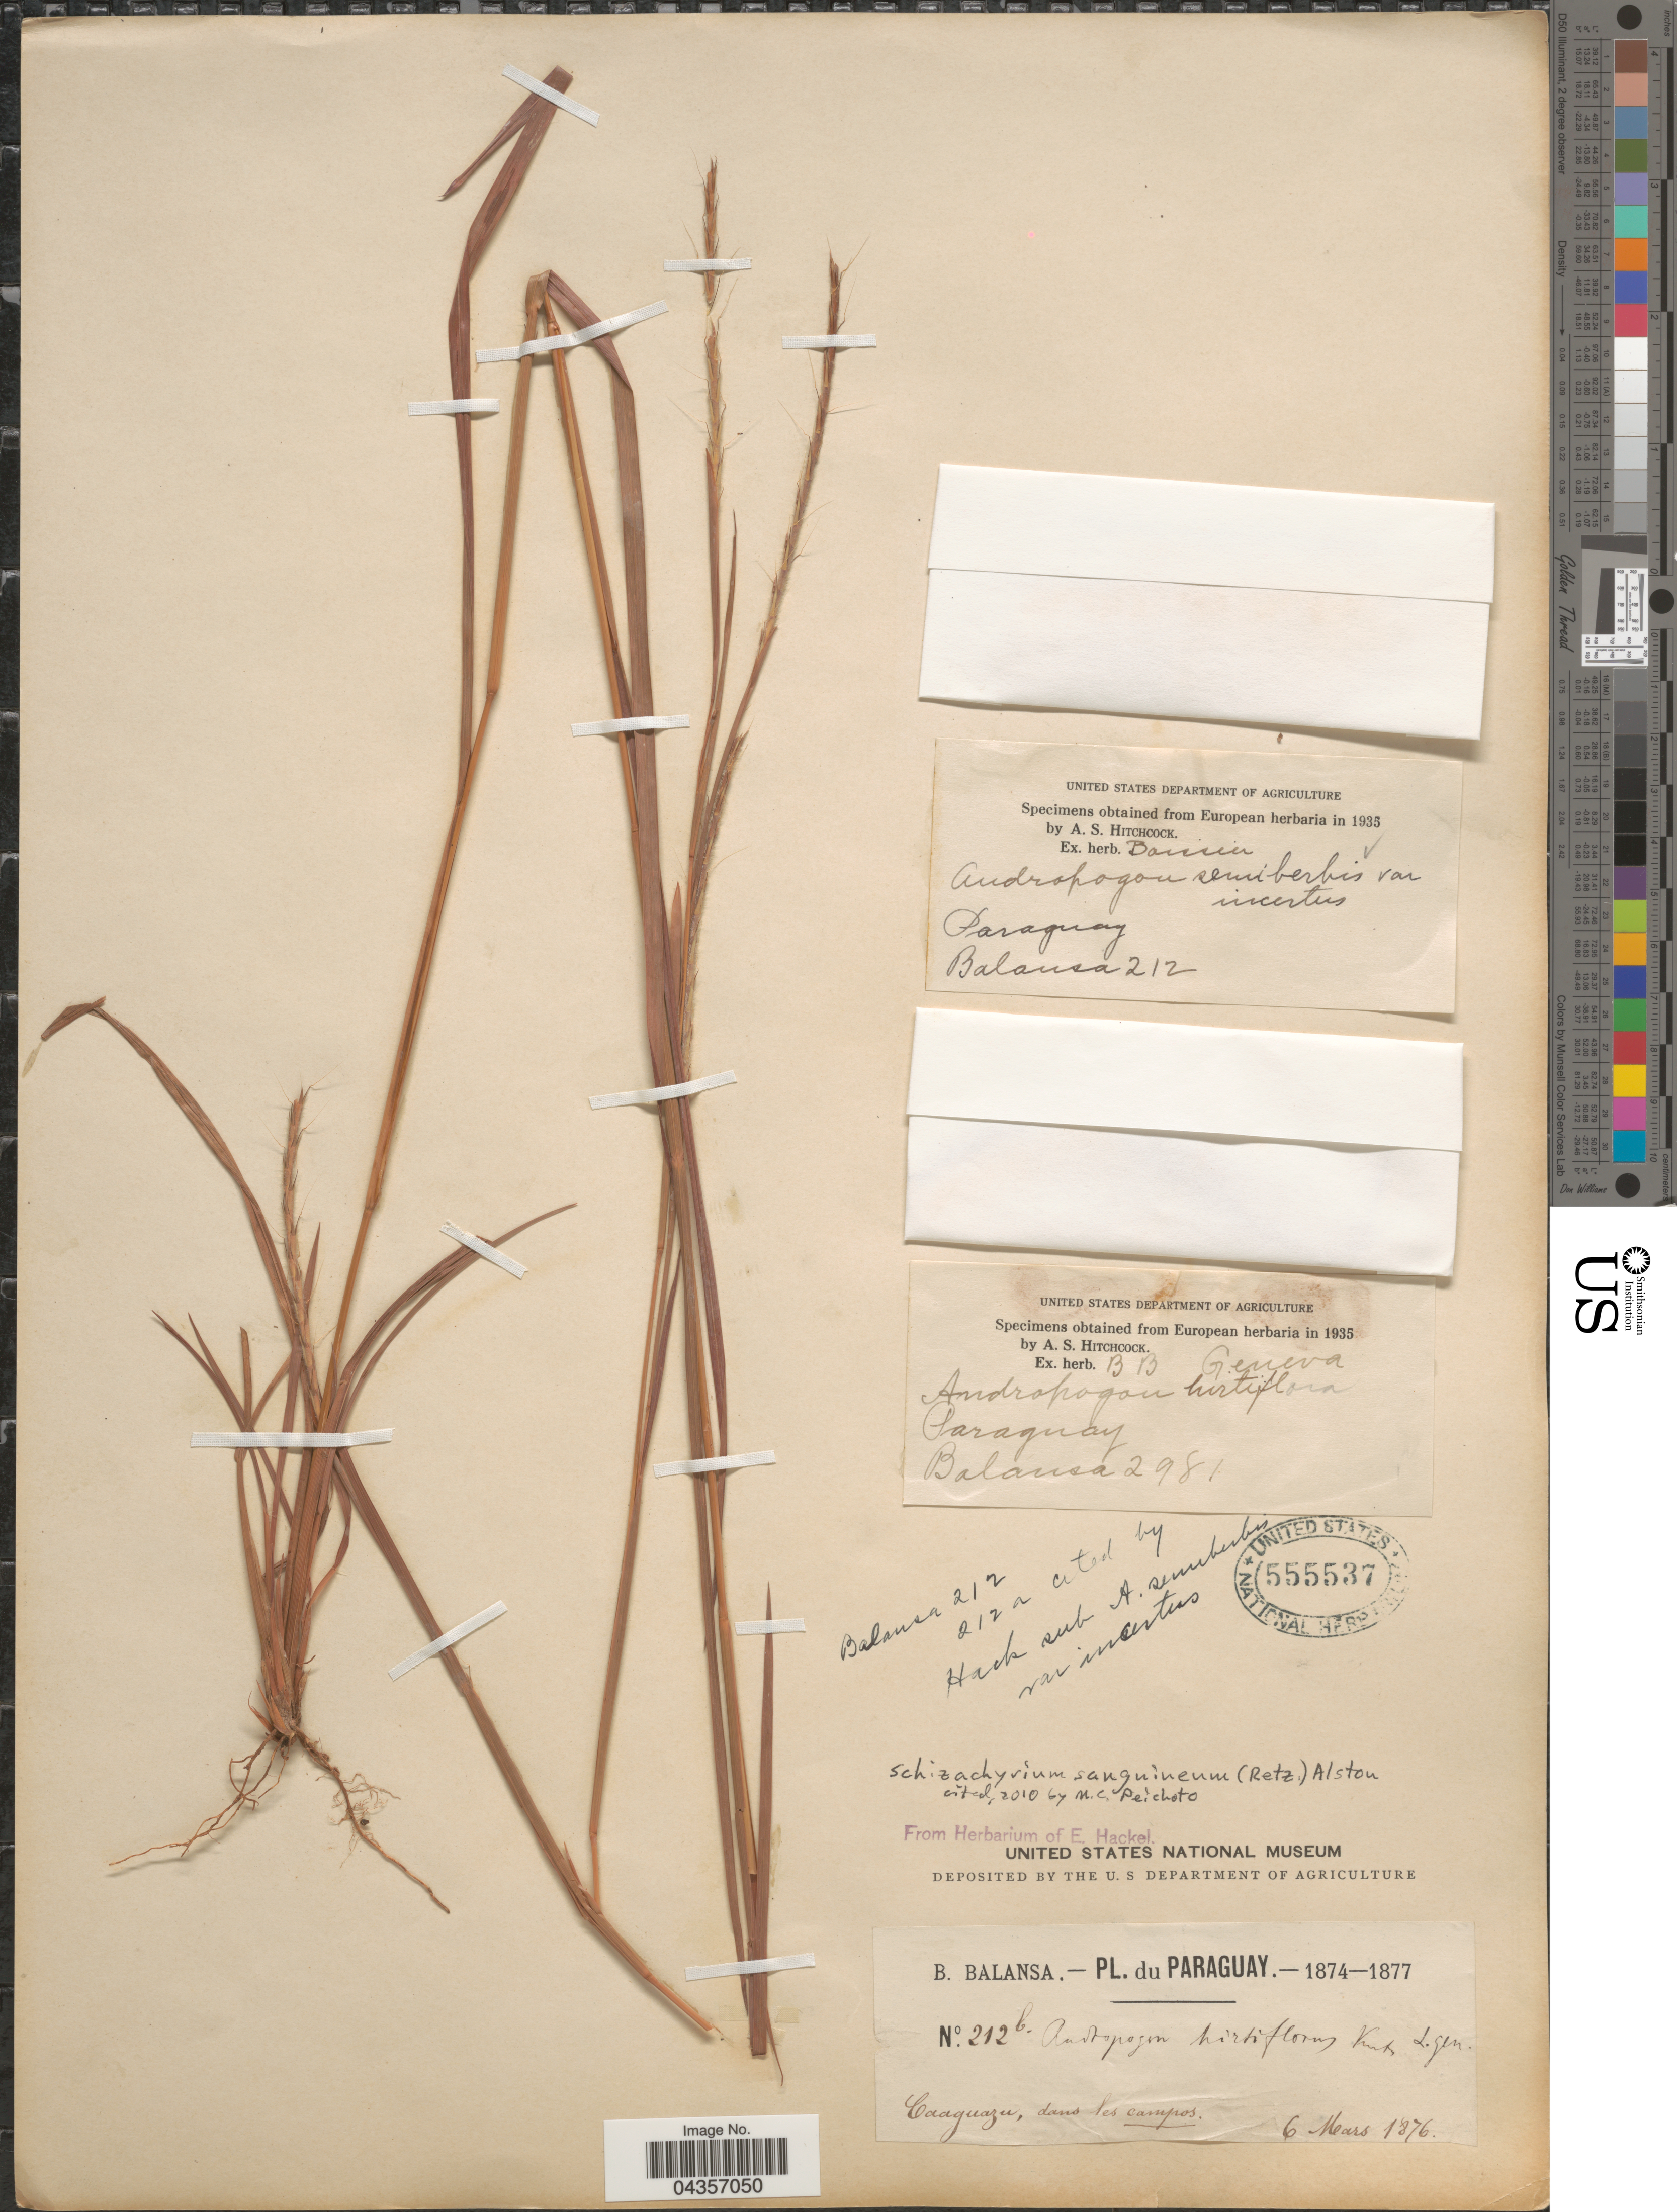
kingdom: Plantae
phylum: Tracheophyta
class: Liliopsida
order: Poales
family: Poaceae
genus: Schizachyrium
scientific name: Schizachyrium sanguineum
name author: (Retz.) Alston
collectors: -. Balansa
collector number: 212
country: Paraguay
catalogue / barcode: US 555537